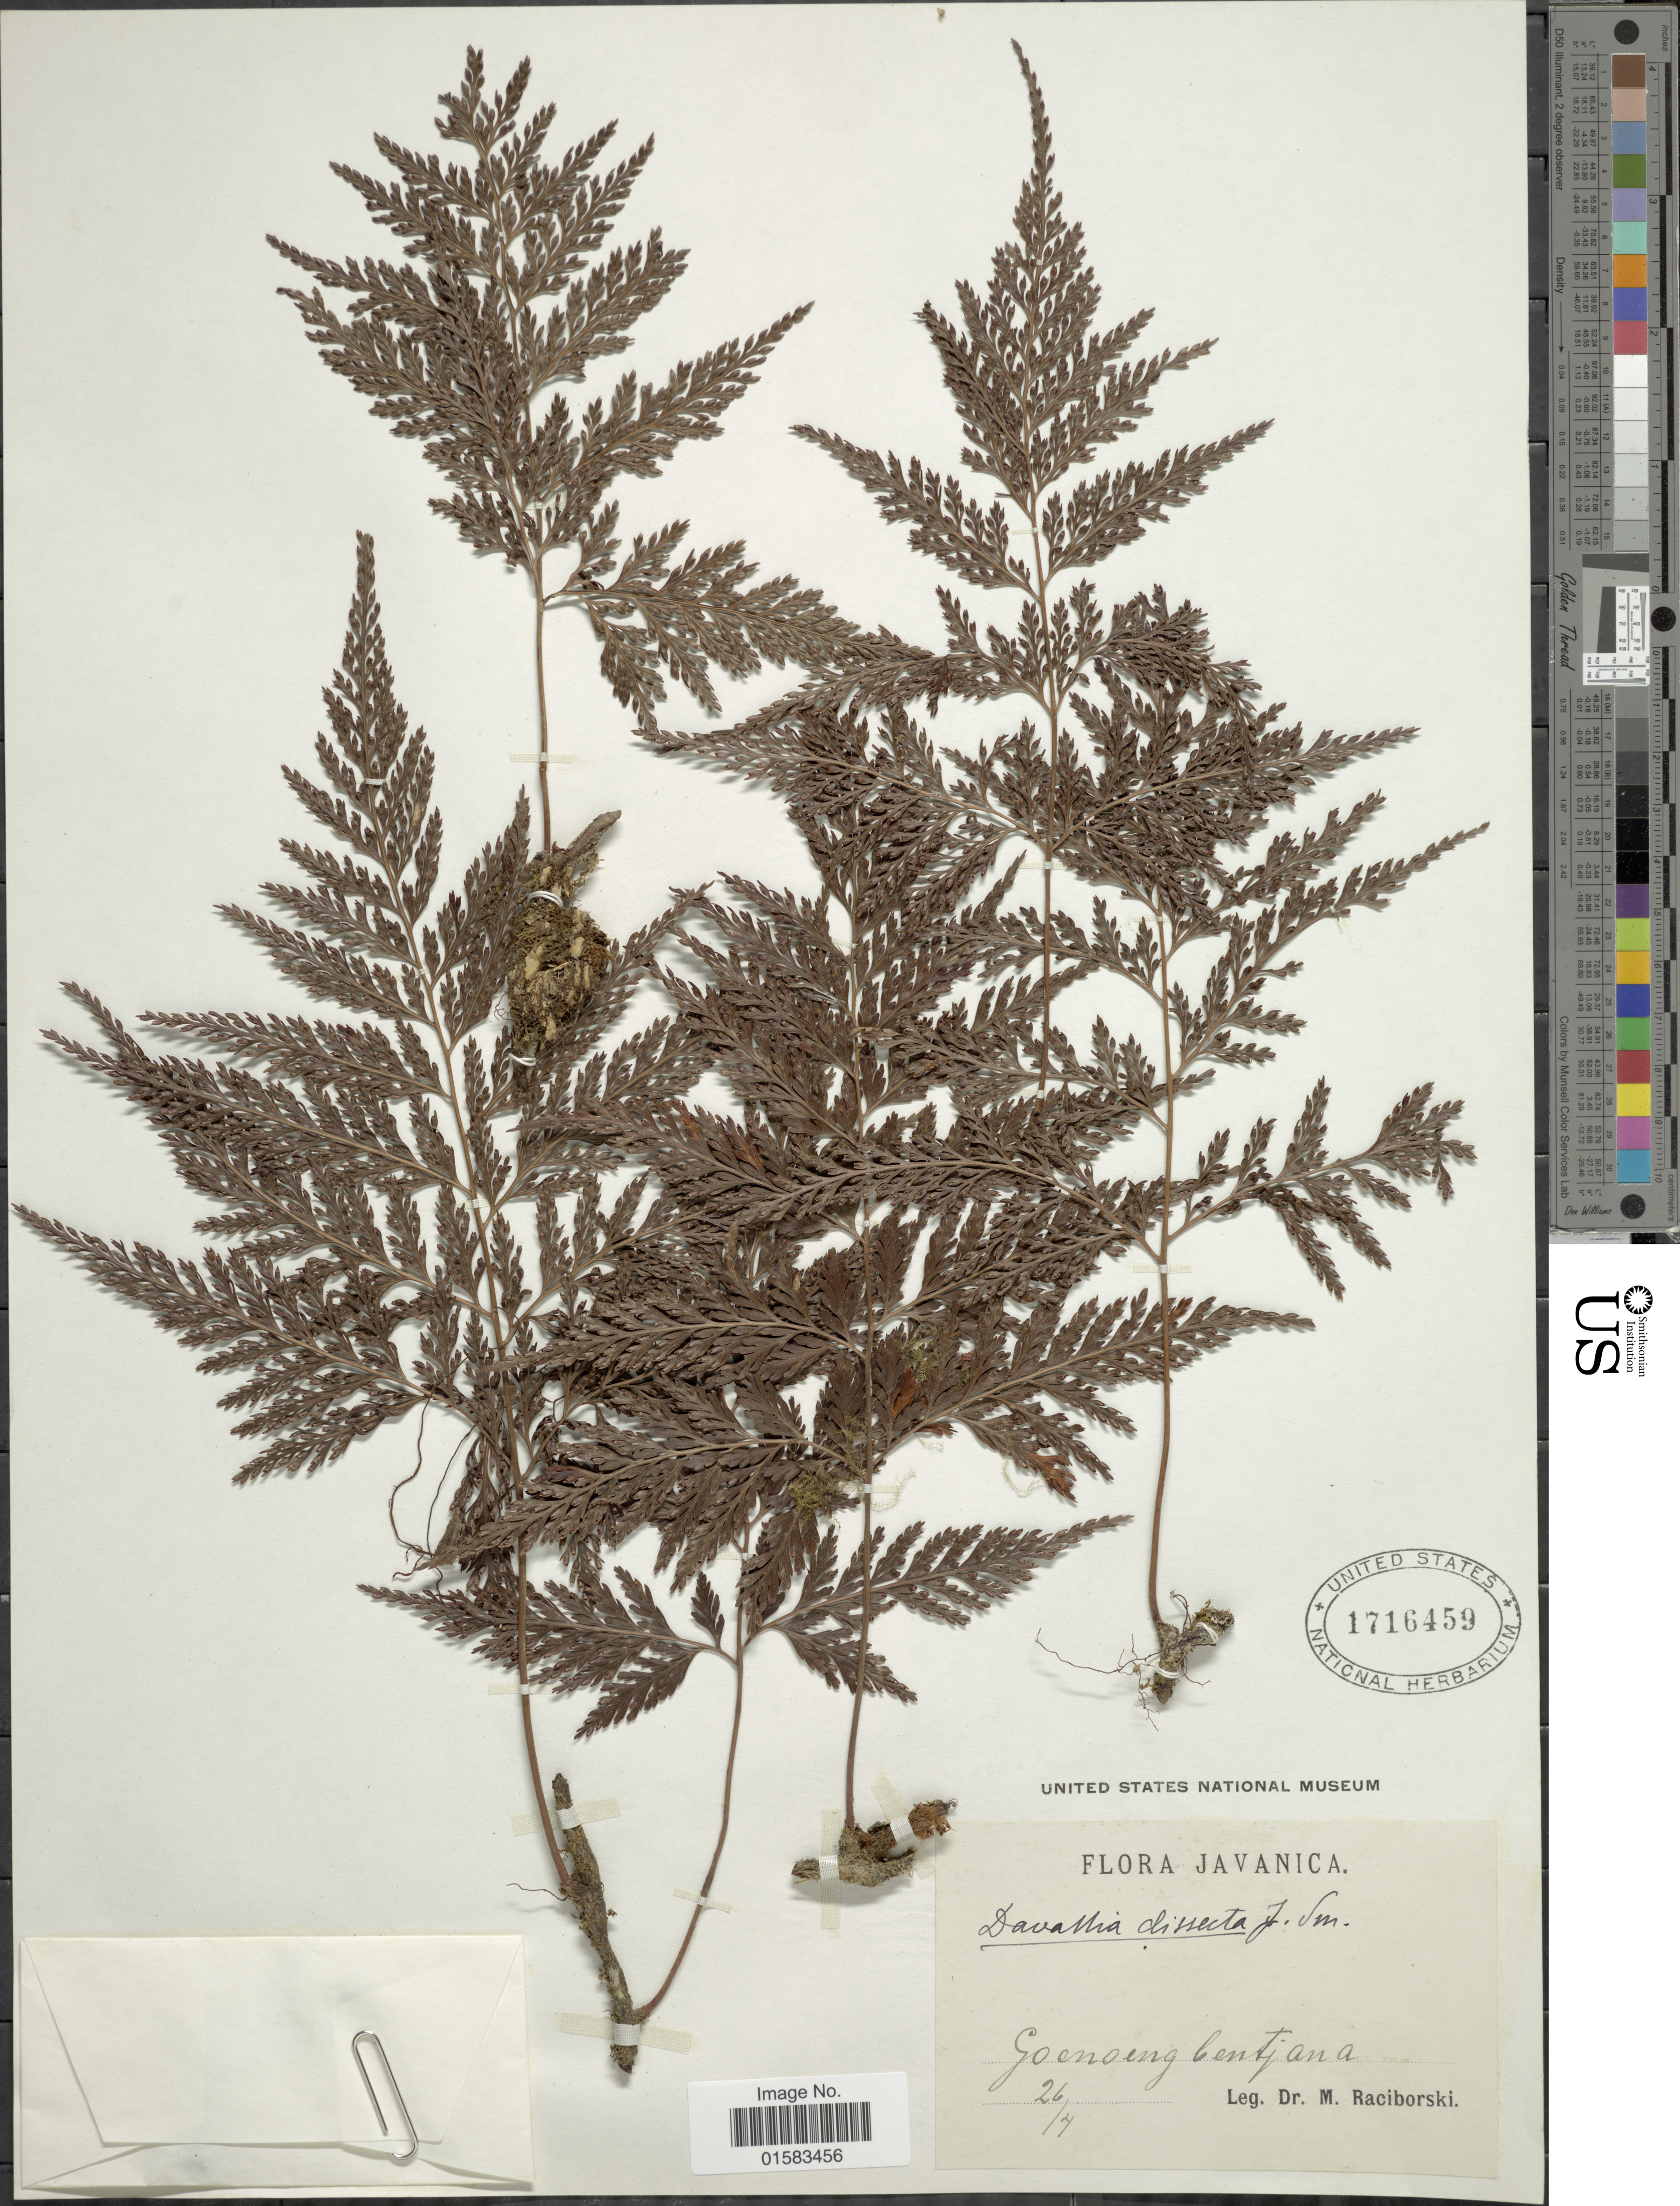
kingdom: Plantae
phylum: Tracheophyta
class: Polypodiopsida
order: Polypodiales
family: Davalliaceae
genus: Davallia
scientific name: Davallia trichomanoides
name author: Blume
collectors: M. Raciborski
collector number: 26/4?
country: Indonesia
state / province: Java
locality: Goenoeng Gentiana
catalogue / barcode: US 1716459